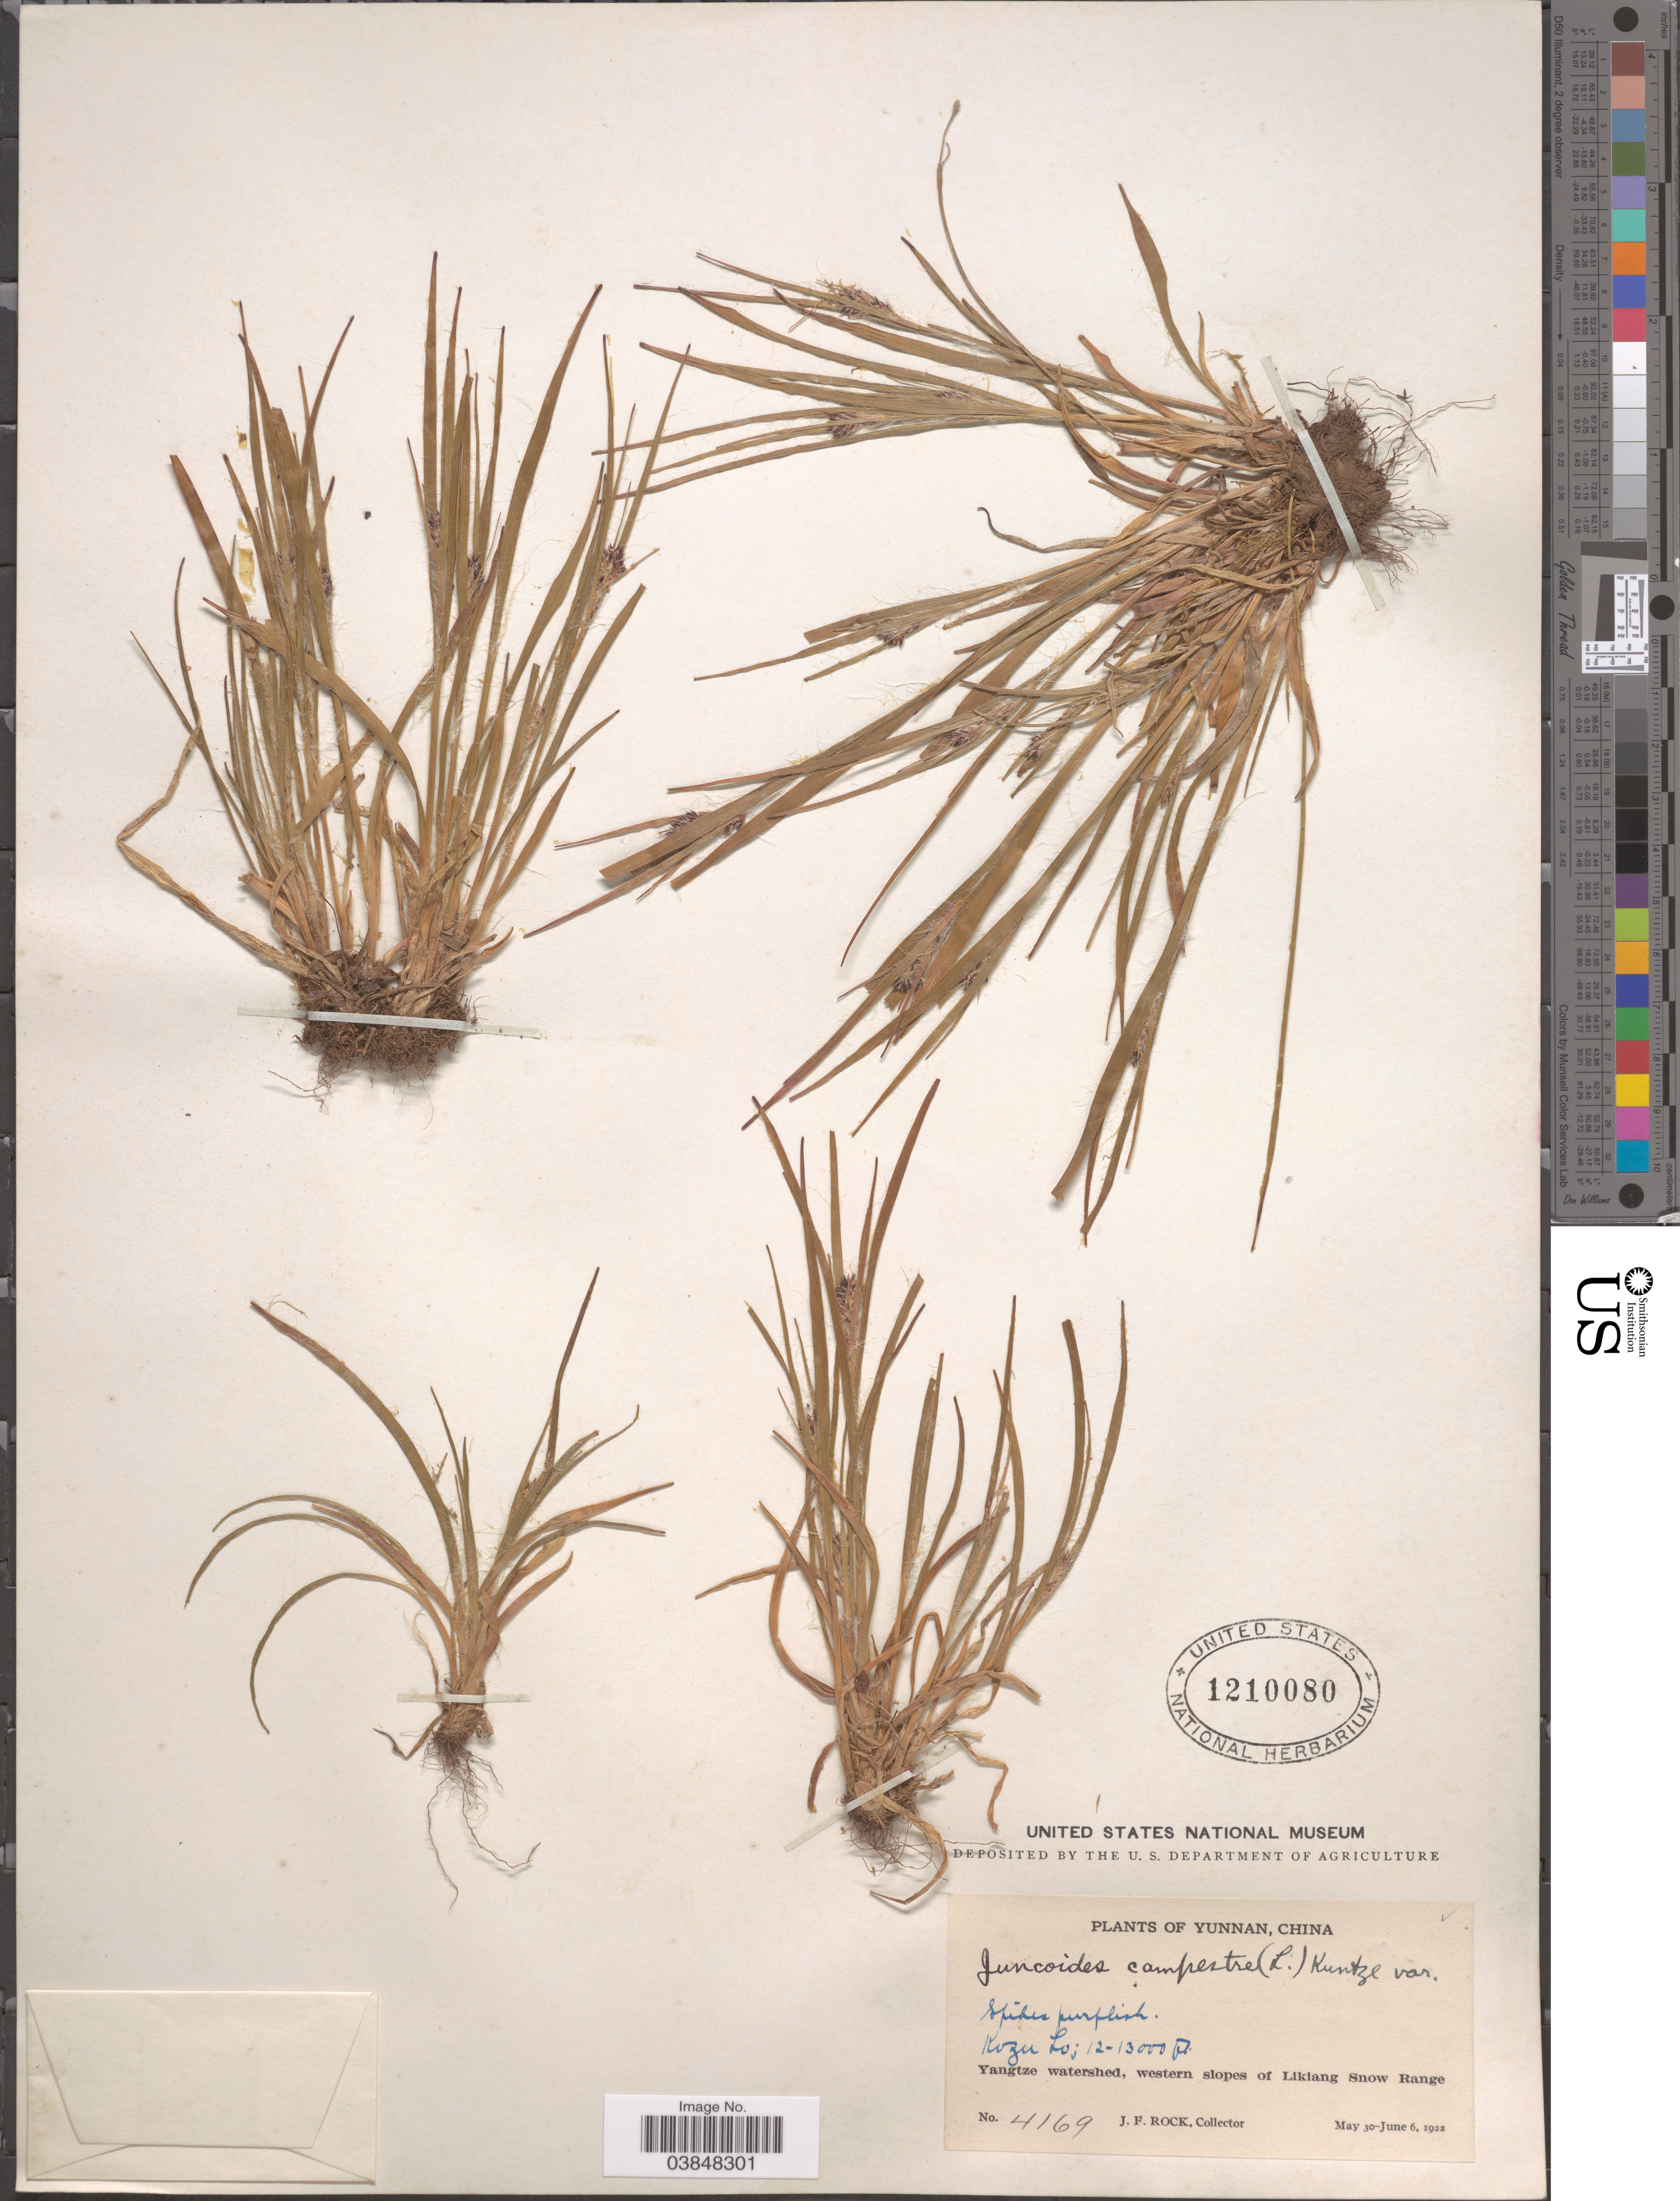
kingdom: Plantae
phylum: Tracheophyta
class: Liliopsida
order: Poales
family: Juncaceae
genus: Luzula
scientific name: Luzula campestris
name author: (L.) DC.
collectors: J. Rock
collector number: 4169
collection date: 1922-05-30/1922-06-06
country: China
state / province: Yunnan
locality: Kozu Lo, Yangtze watershed, western slopes of Likiang Snow Range.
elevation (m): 3658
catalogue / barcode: US 1210080